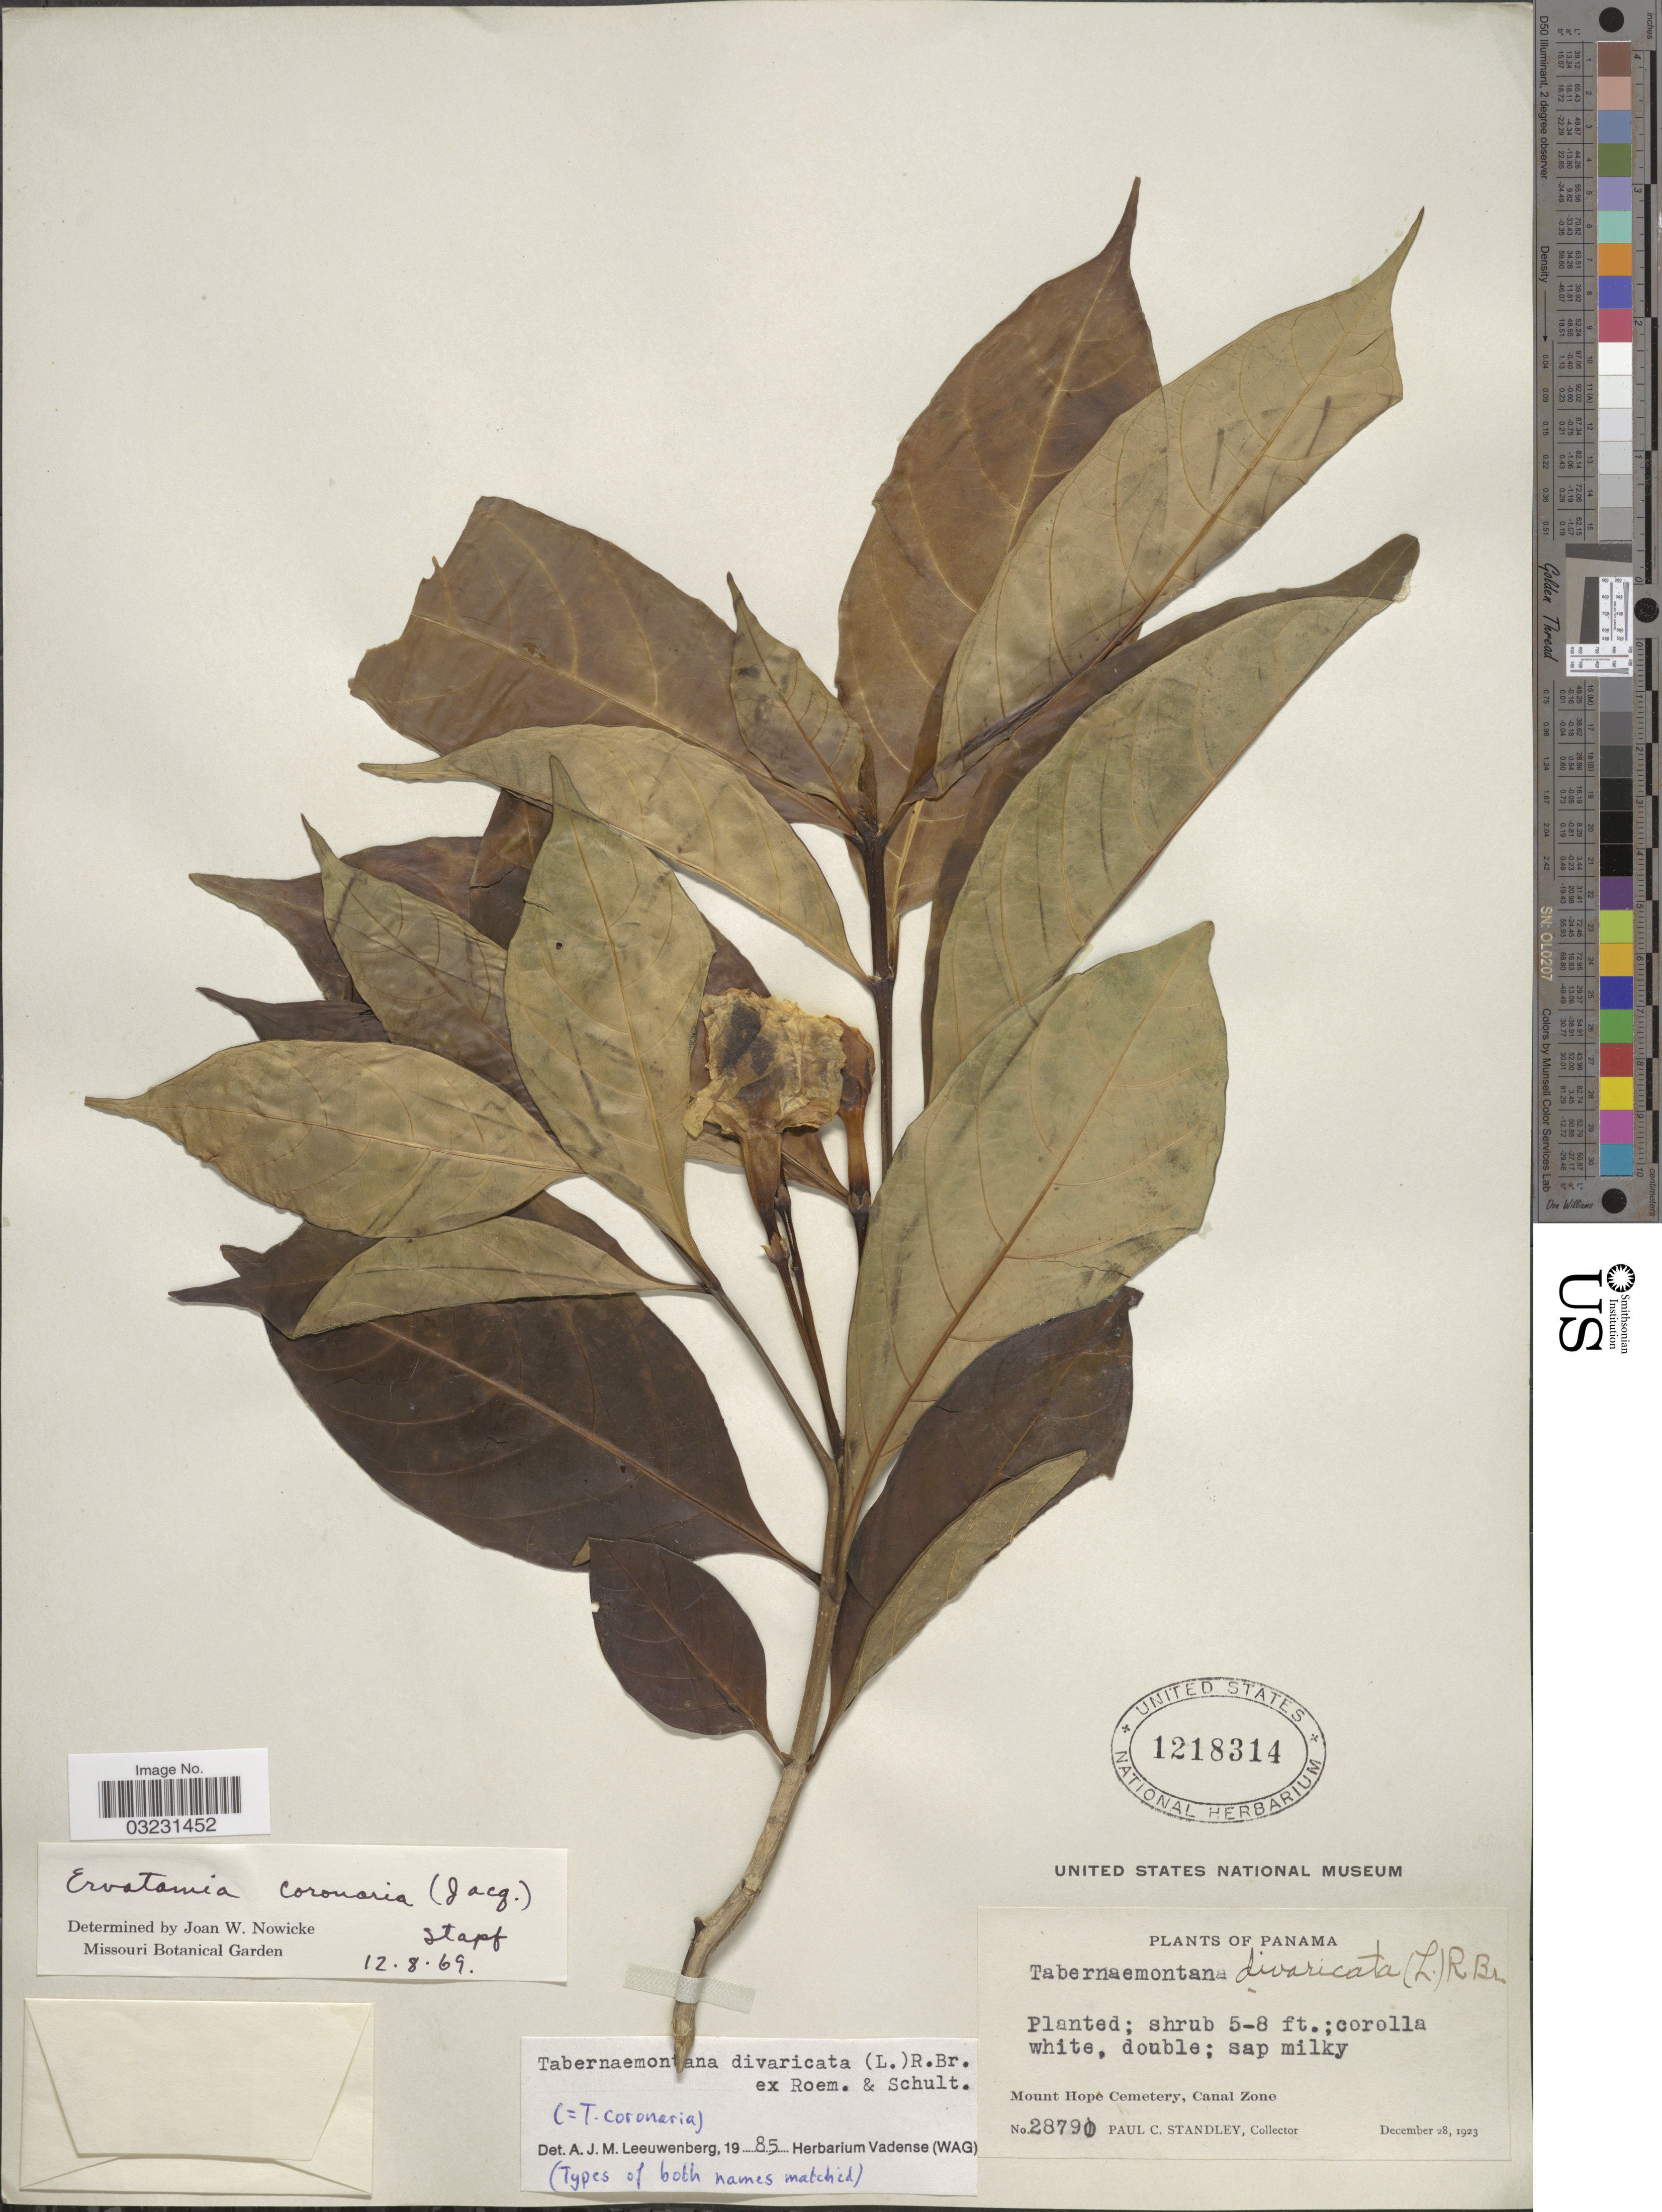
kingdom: Plantae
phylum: Tracheophyta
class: Magnoliopsida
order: Gentianales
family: Apocynaceae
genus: Tabernaemontana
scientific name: Tabernaemontana divaricata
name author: (L.) R. Br. ex Roem. & Schult.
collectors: P. C. Standley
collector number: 28790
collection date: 1923-12-28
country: Panama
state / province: Colón / Panamá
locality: Mount Hope Cemetery, Canal Zone.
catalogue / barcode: US 1218314